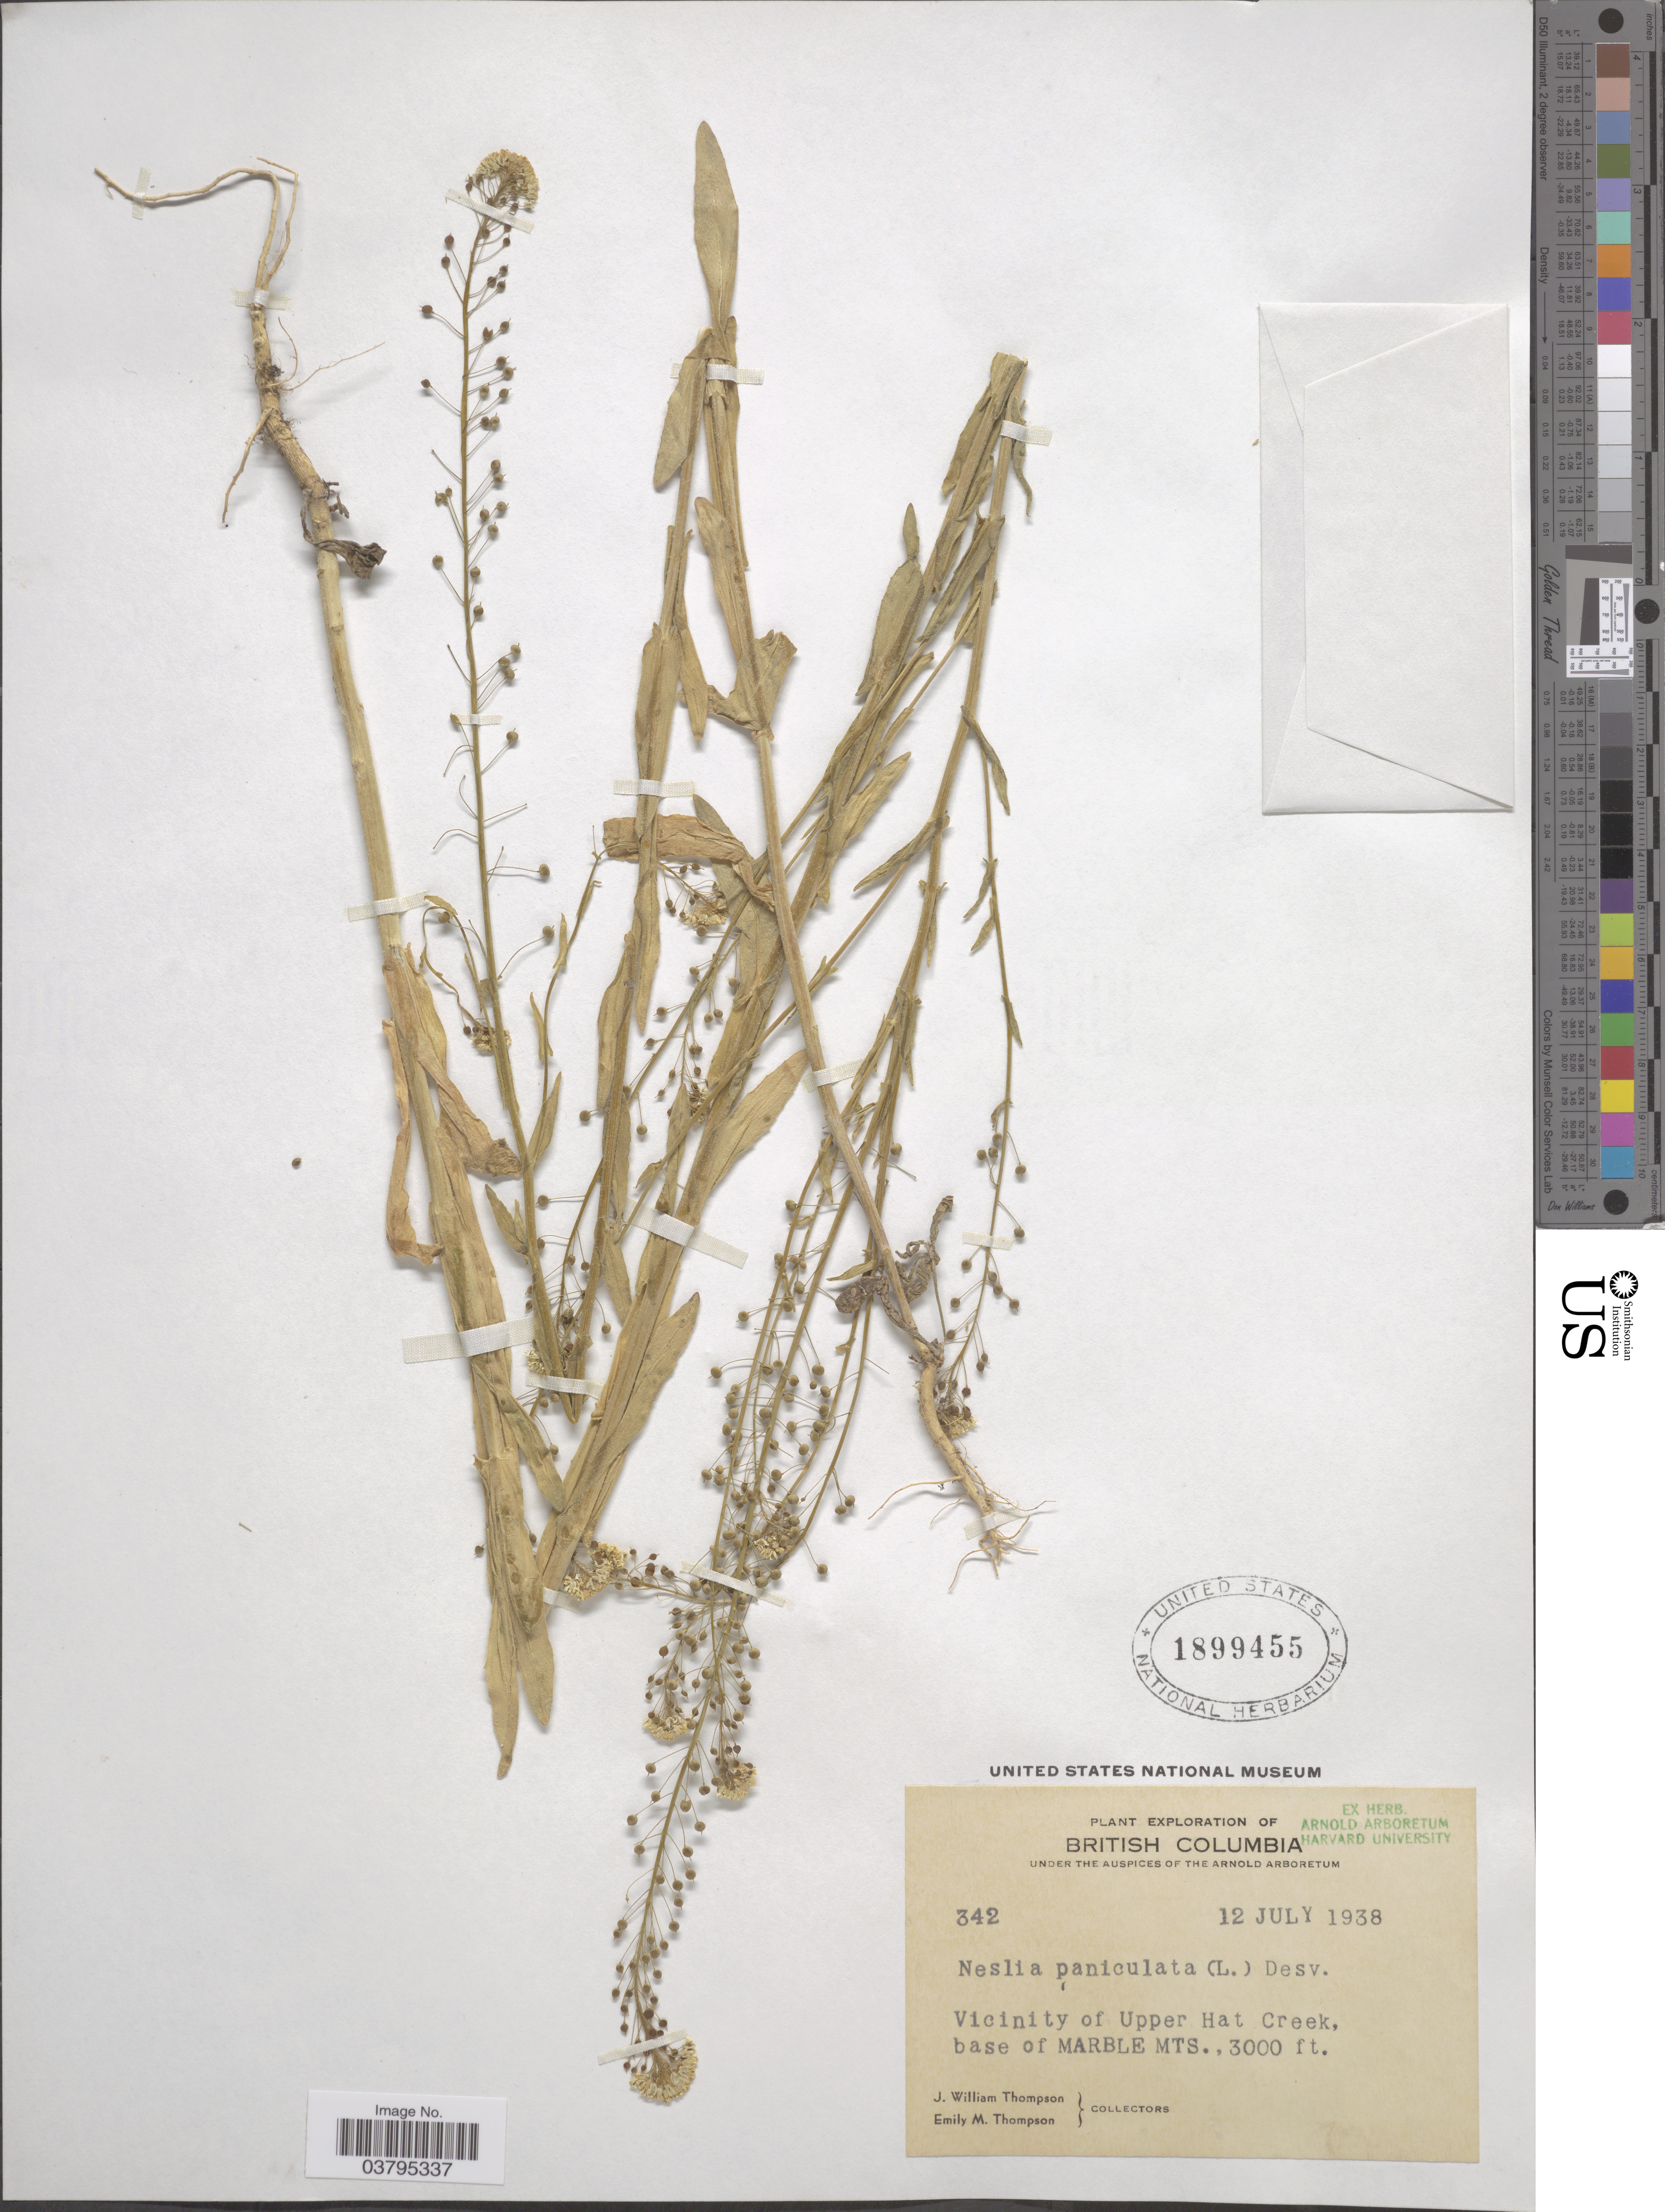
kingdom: Plantae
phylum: Tracheophyta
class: Magnoliopsida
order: Brassicales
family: Brassicaceae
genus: Neslia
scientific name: Neslia paniculata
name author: (L.) Desv.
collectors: J. W. Thompson & E. M. Thompson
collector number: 342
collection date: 1938-07-12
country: Canada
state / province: British Columbia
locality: Vicinity of Upper Hat Creek, base of Marble Mts.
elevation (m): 914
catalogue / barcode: US 1899455